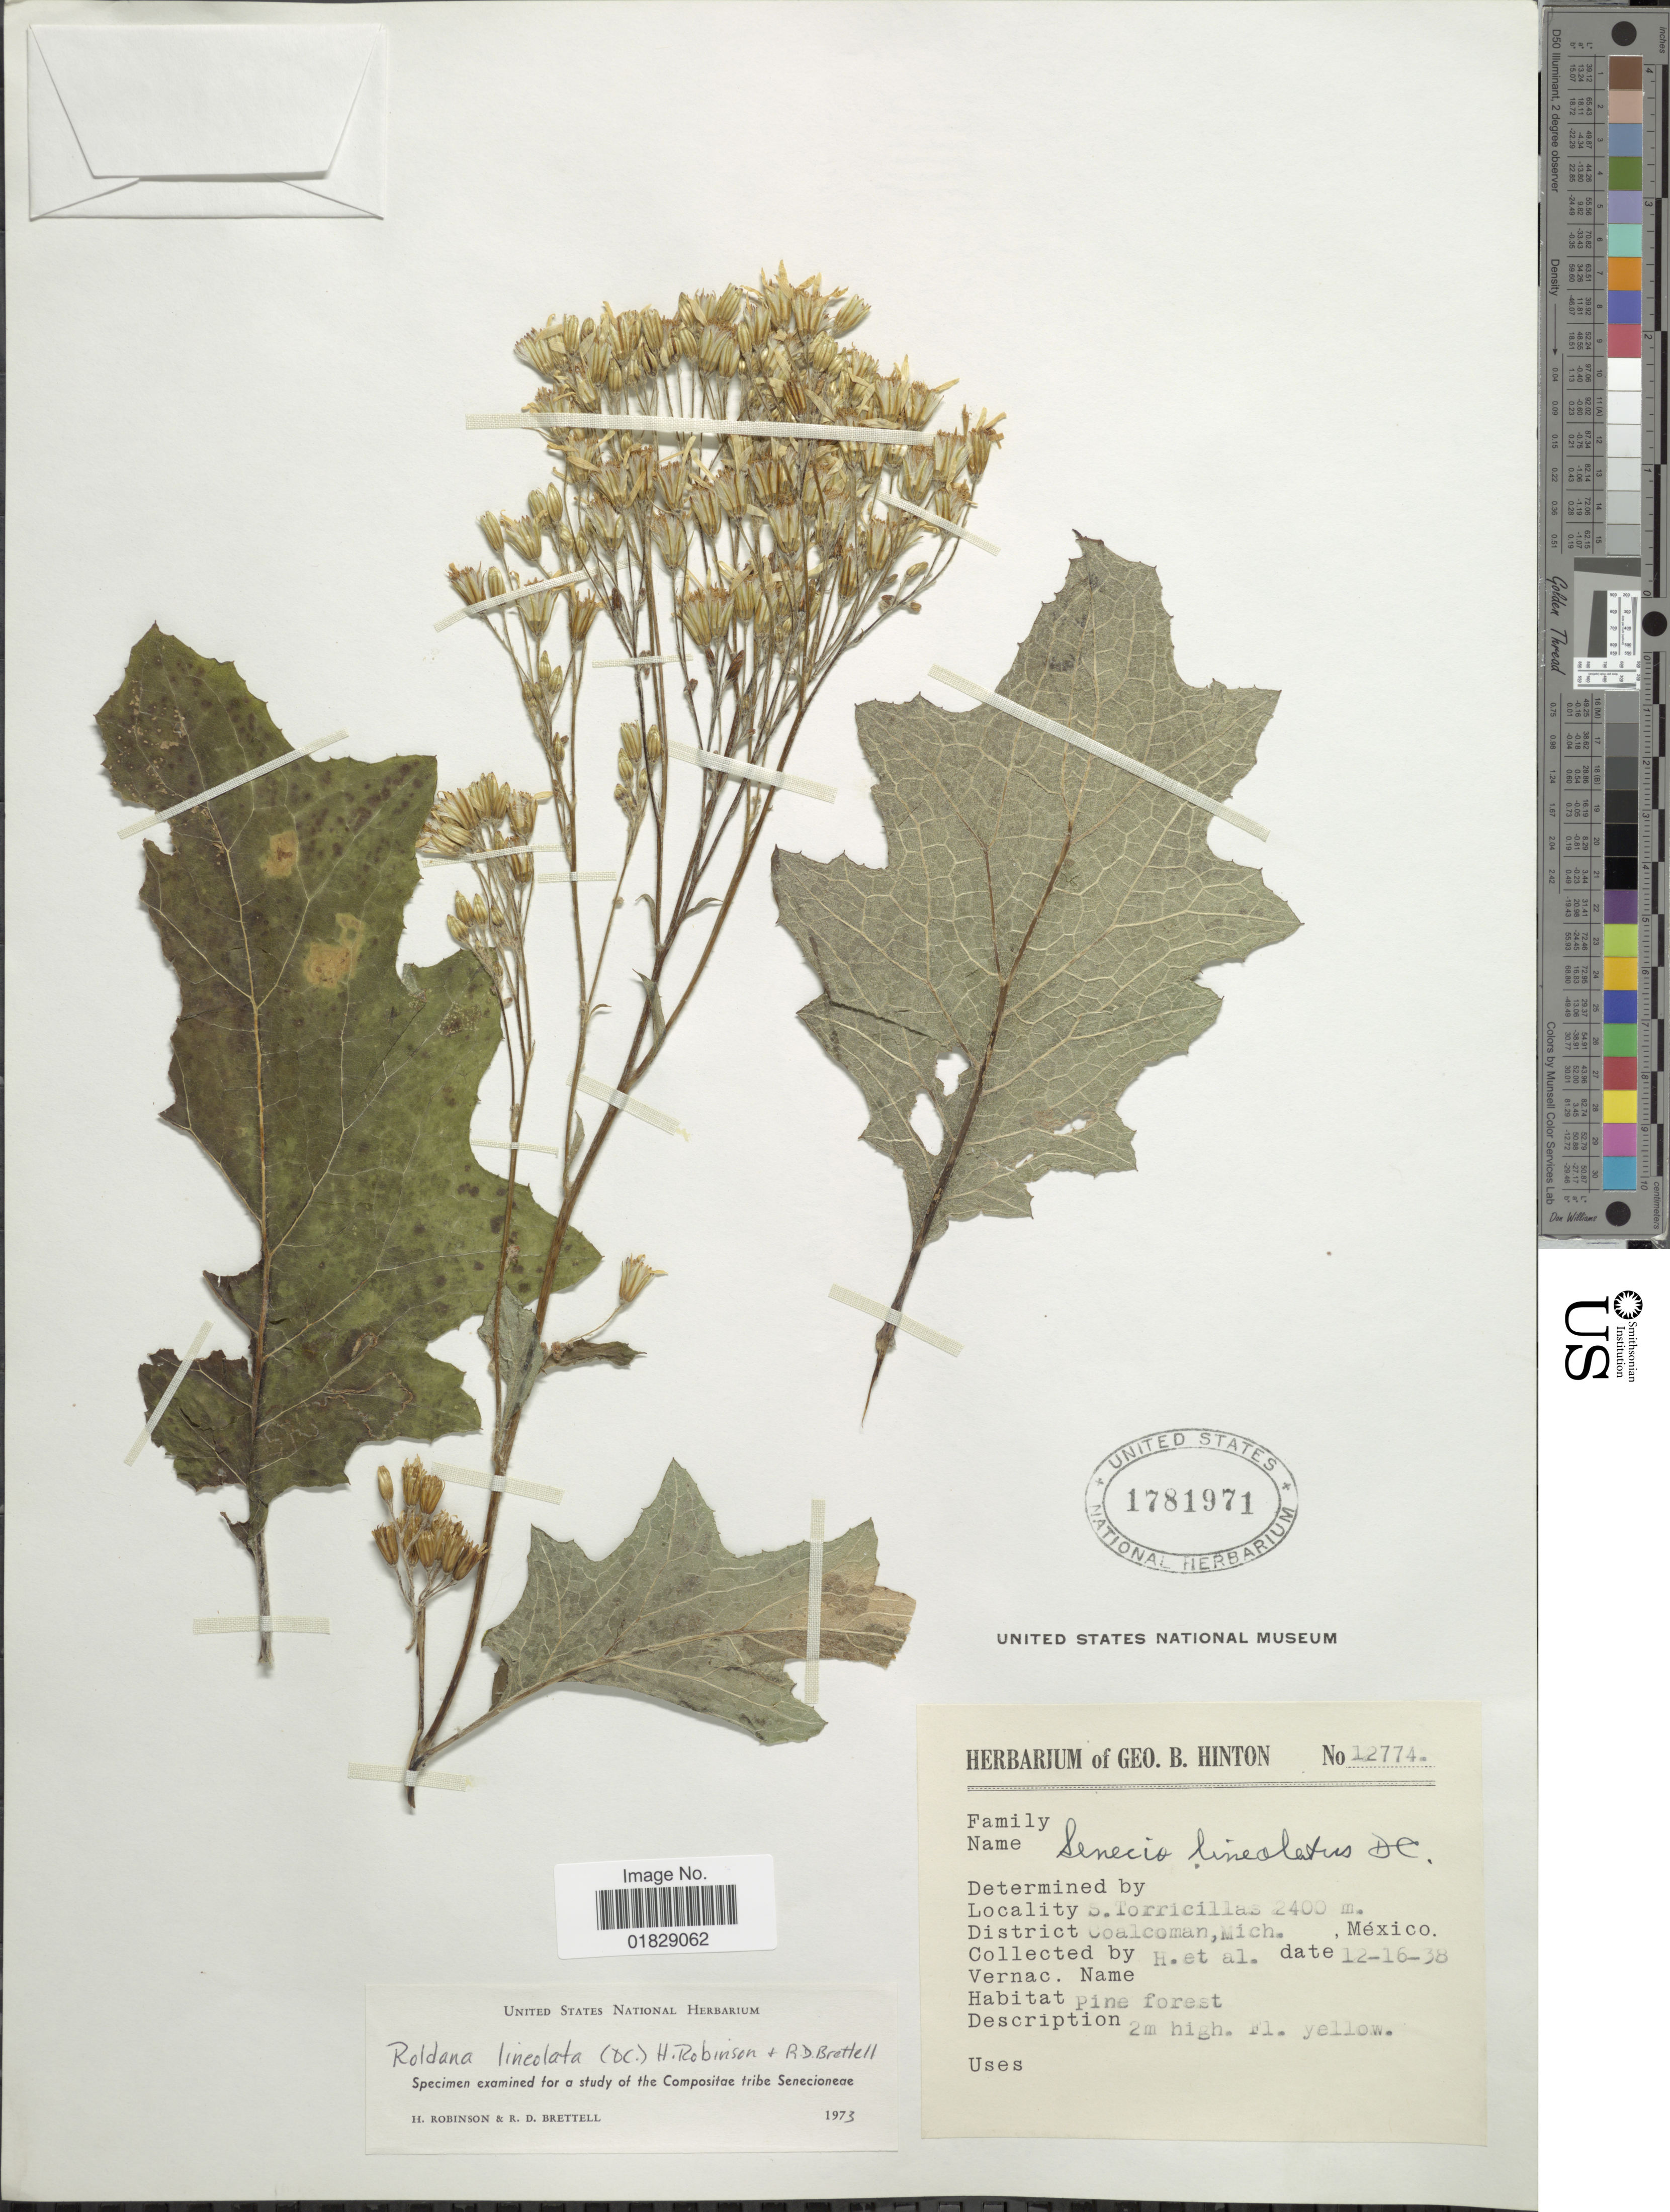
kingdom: Plantae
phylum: Tracheophyta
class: Magnoliopsida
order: Asterales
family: Asteraceae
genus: Roldana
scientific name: Roldana sinuata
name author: B.L. Turner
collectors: G. B. Hinton & et al.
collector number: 12774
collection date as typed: Transcribed d/m/y: 16/12/38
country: Mexico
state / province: Michoacán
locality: S. Torricillas. District Coalcoman, Mich., México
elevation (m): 2400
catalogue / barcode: US 1781971